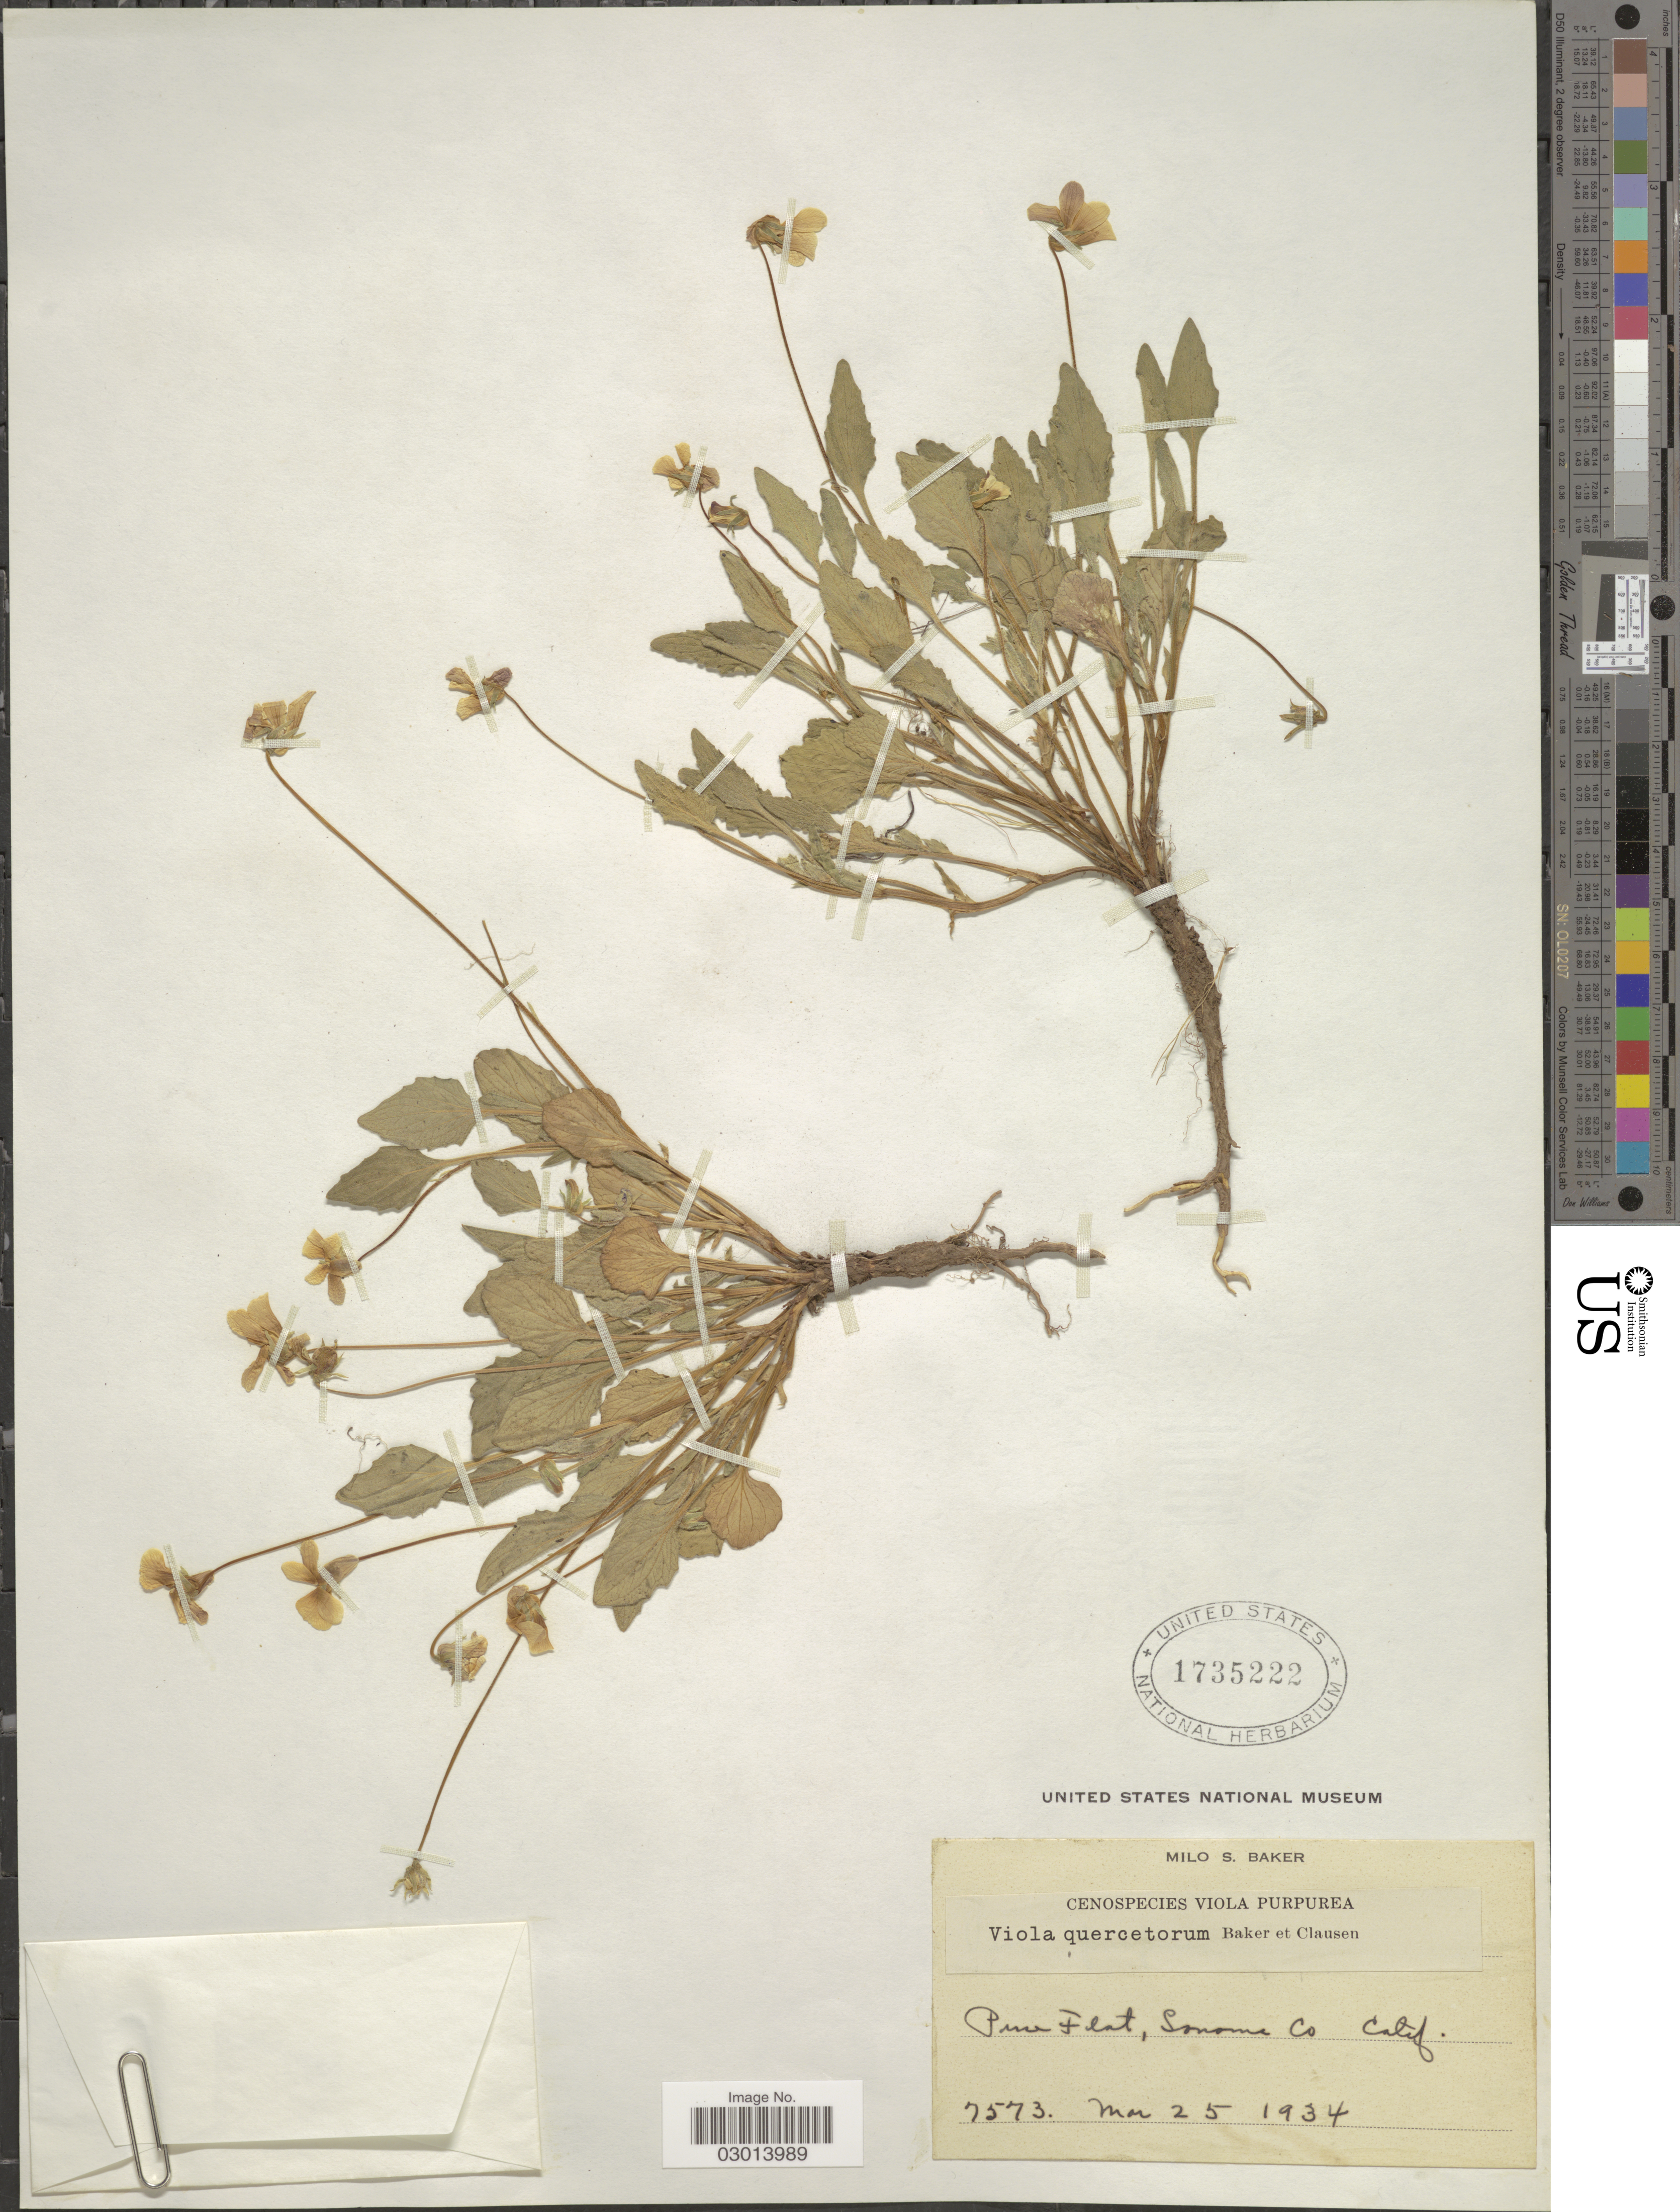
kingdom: Plantae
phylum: Tracheophyta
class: Magnoliopsida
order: Malpighiales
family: Violaceae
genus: Viola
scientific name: Viola quercetorum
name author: M.S. Baker & J.C. Clausen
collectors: M. S. Baker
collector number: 7573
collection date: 1934-03-25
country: United States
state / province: California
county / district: Sonoma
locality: Pine Flat, Sonoma Co. Calif.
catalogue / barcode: US 1735222